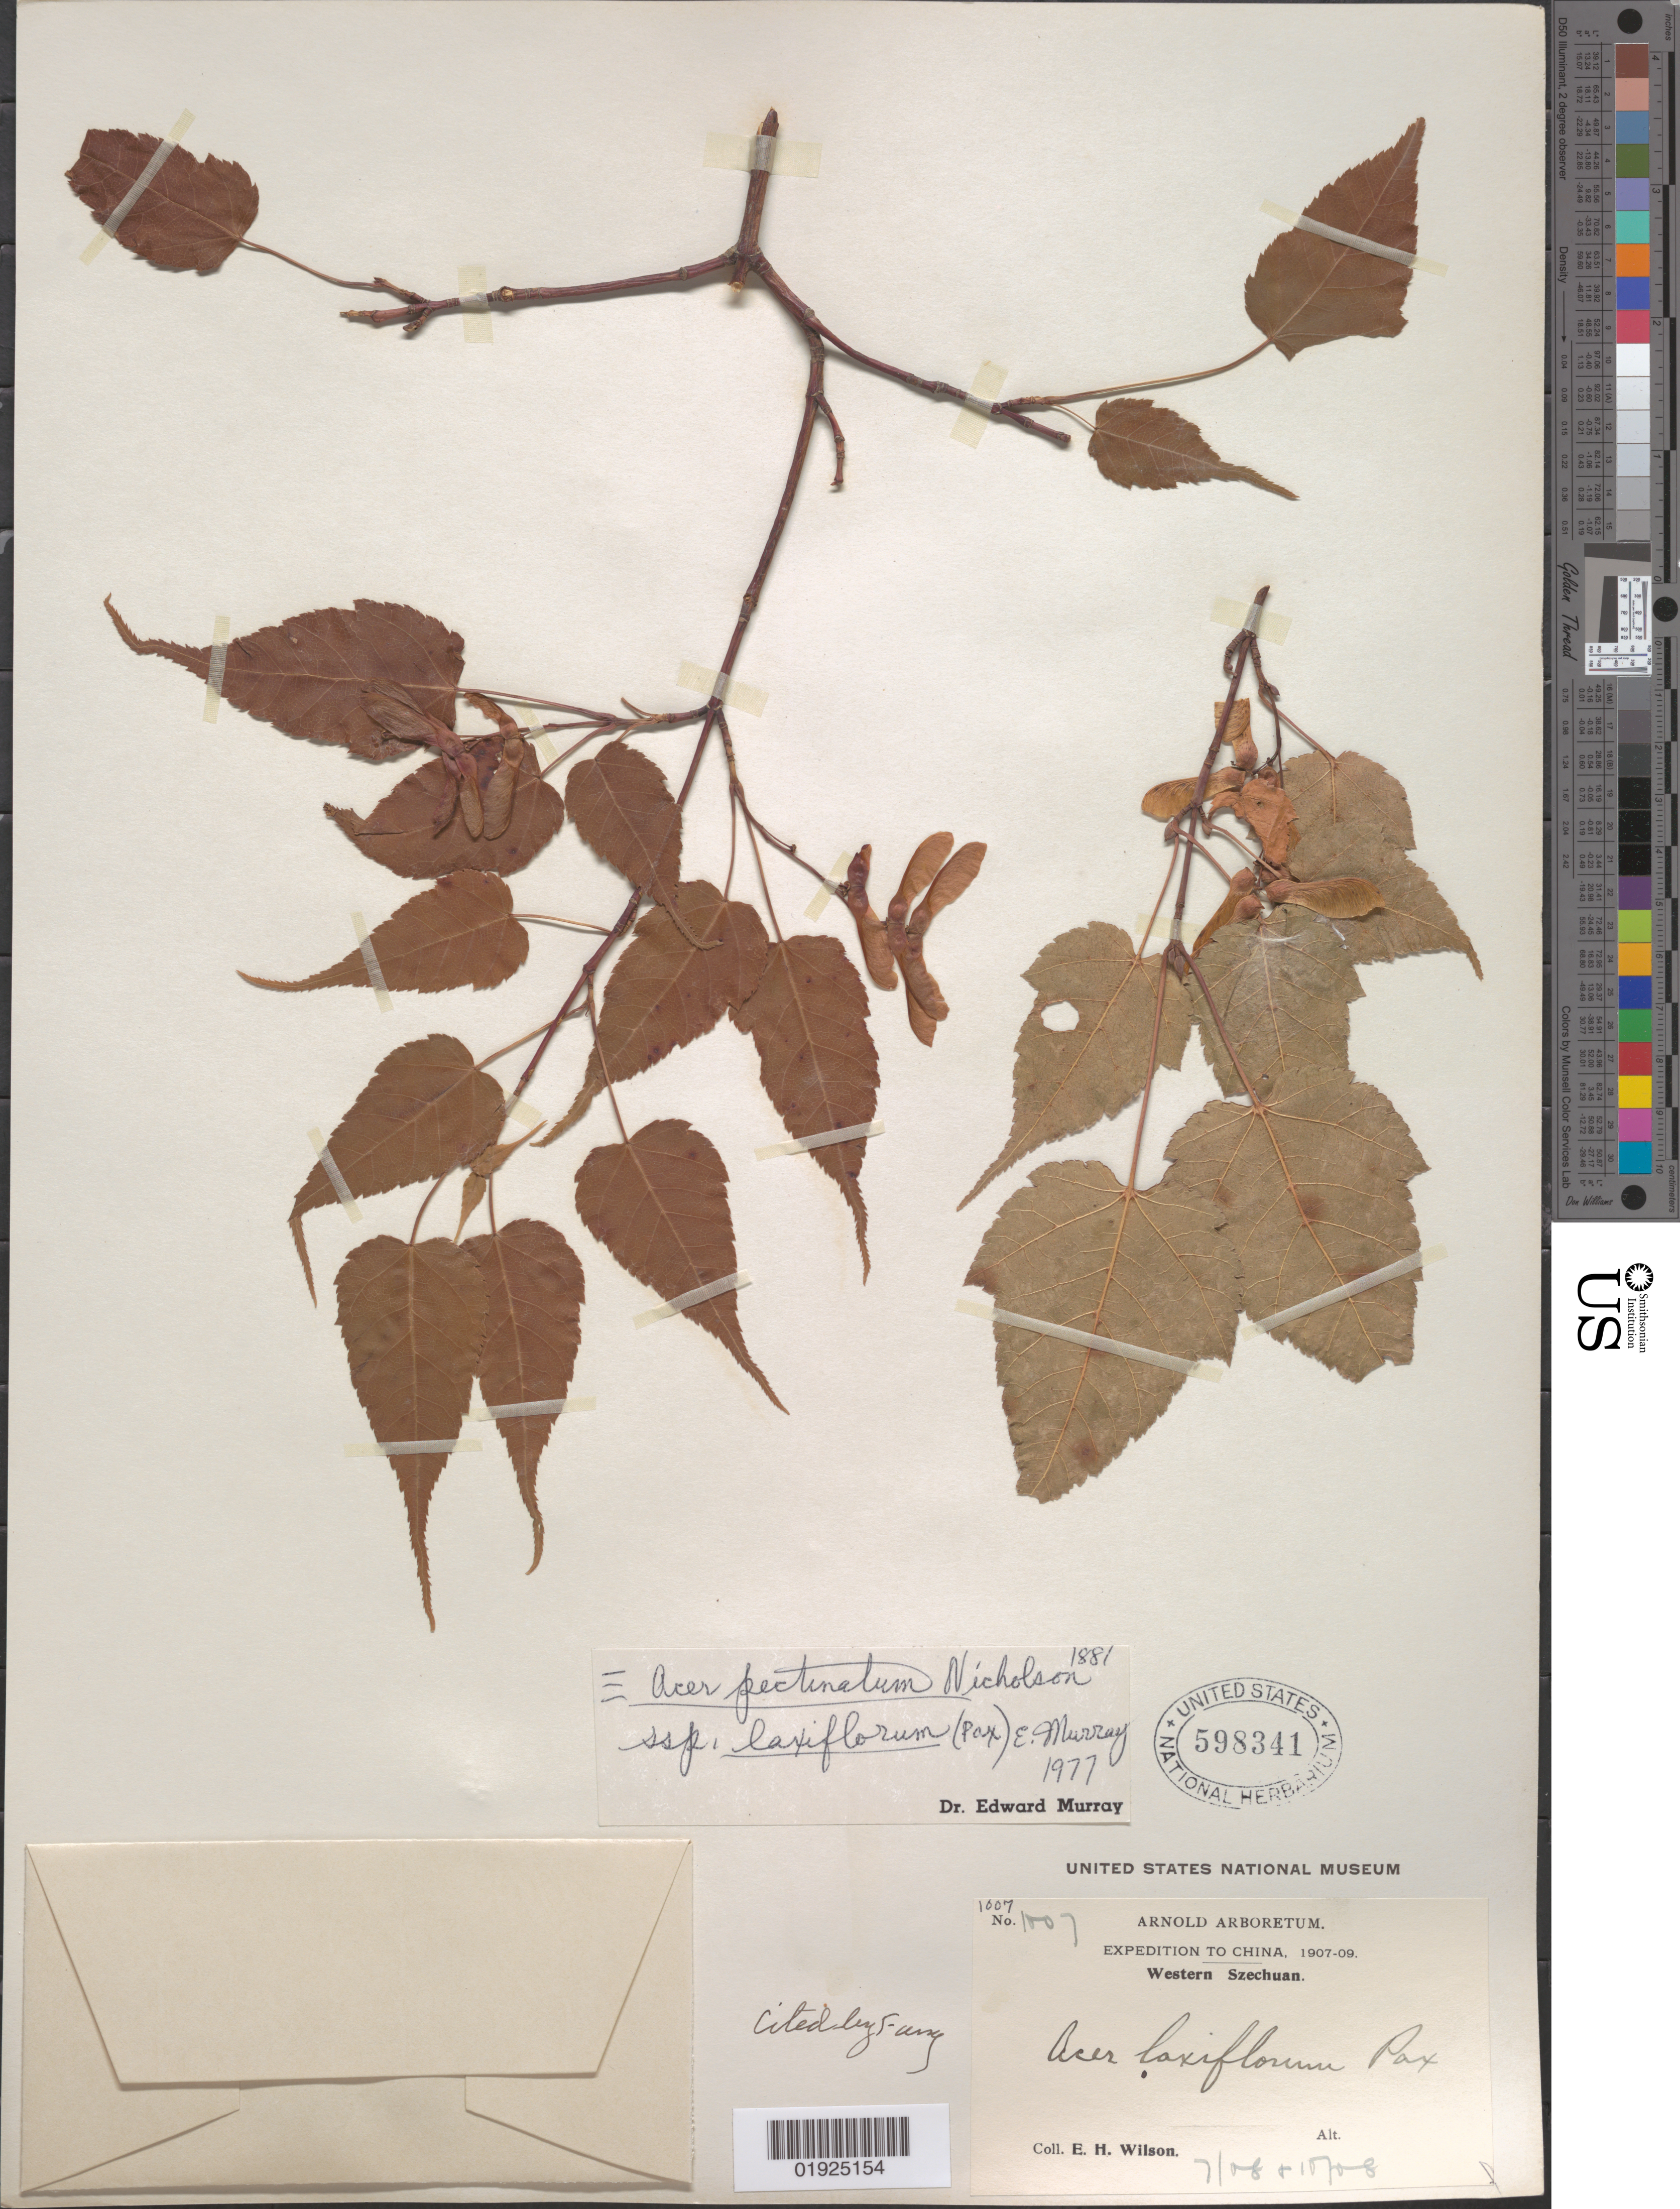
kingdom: Plantae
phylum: Tracheophyta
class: Magnoliopsida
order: Sapindales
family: Sapindaceae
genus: Acer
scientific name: Acer pectinatum subsp. laxiflorum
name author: (Pax) A.E. Murray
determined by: Murray, Edward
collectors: E. H. Wilson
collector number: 1007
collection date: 1908-07/1908-10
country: China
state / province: Sichuan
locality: Western Szechuan [Sichuan]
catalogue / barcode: US 598341